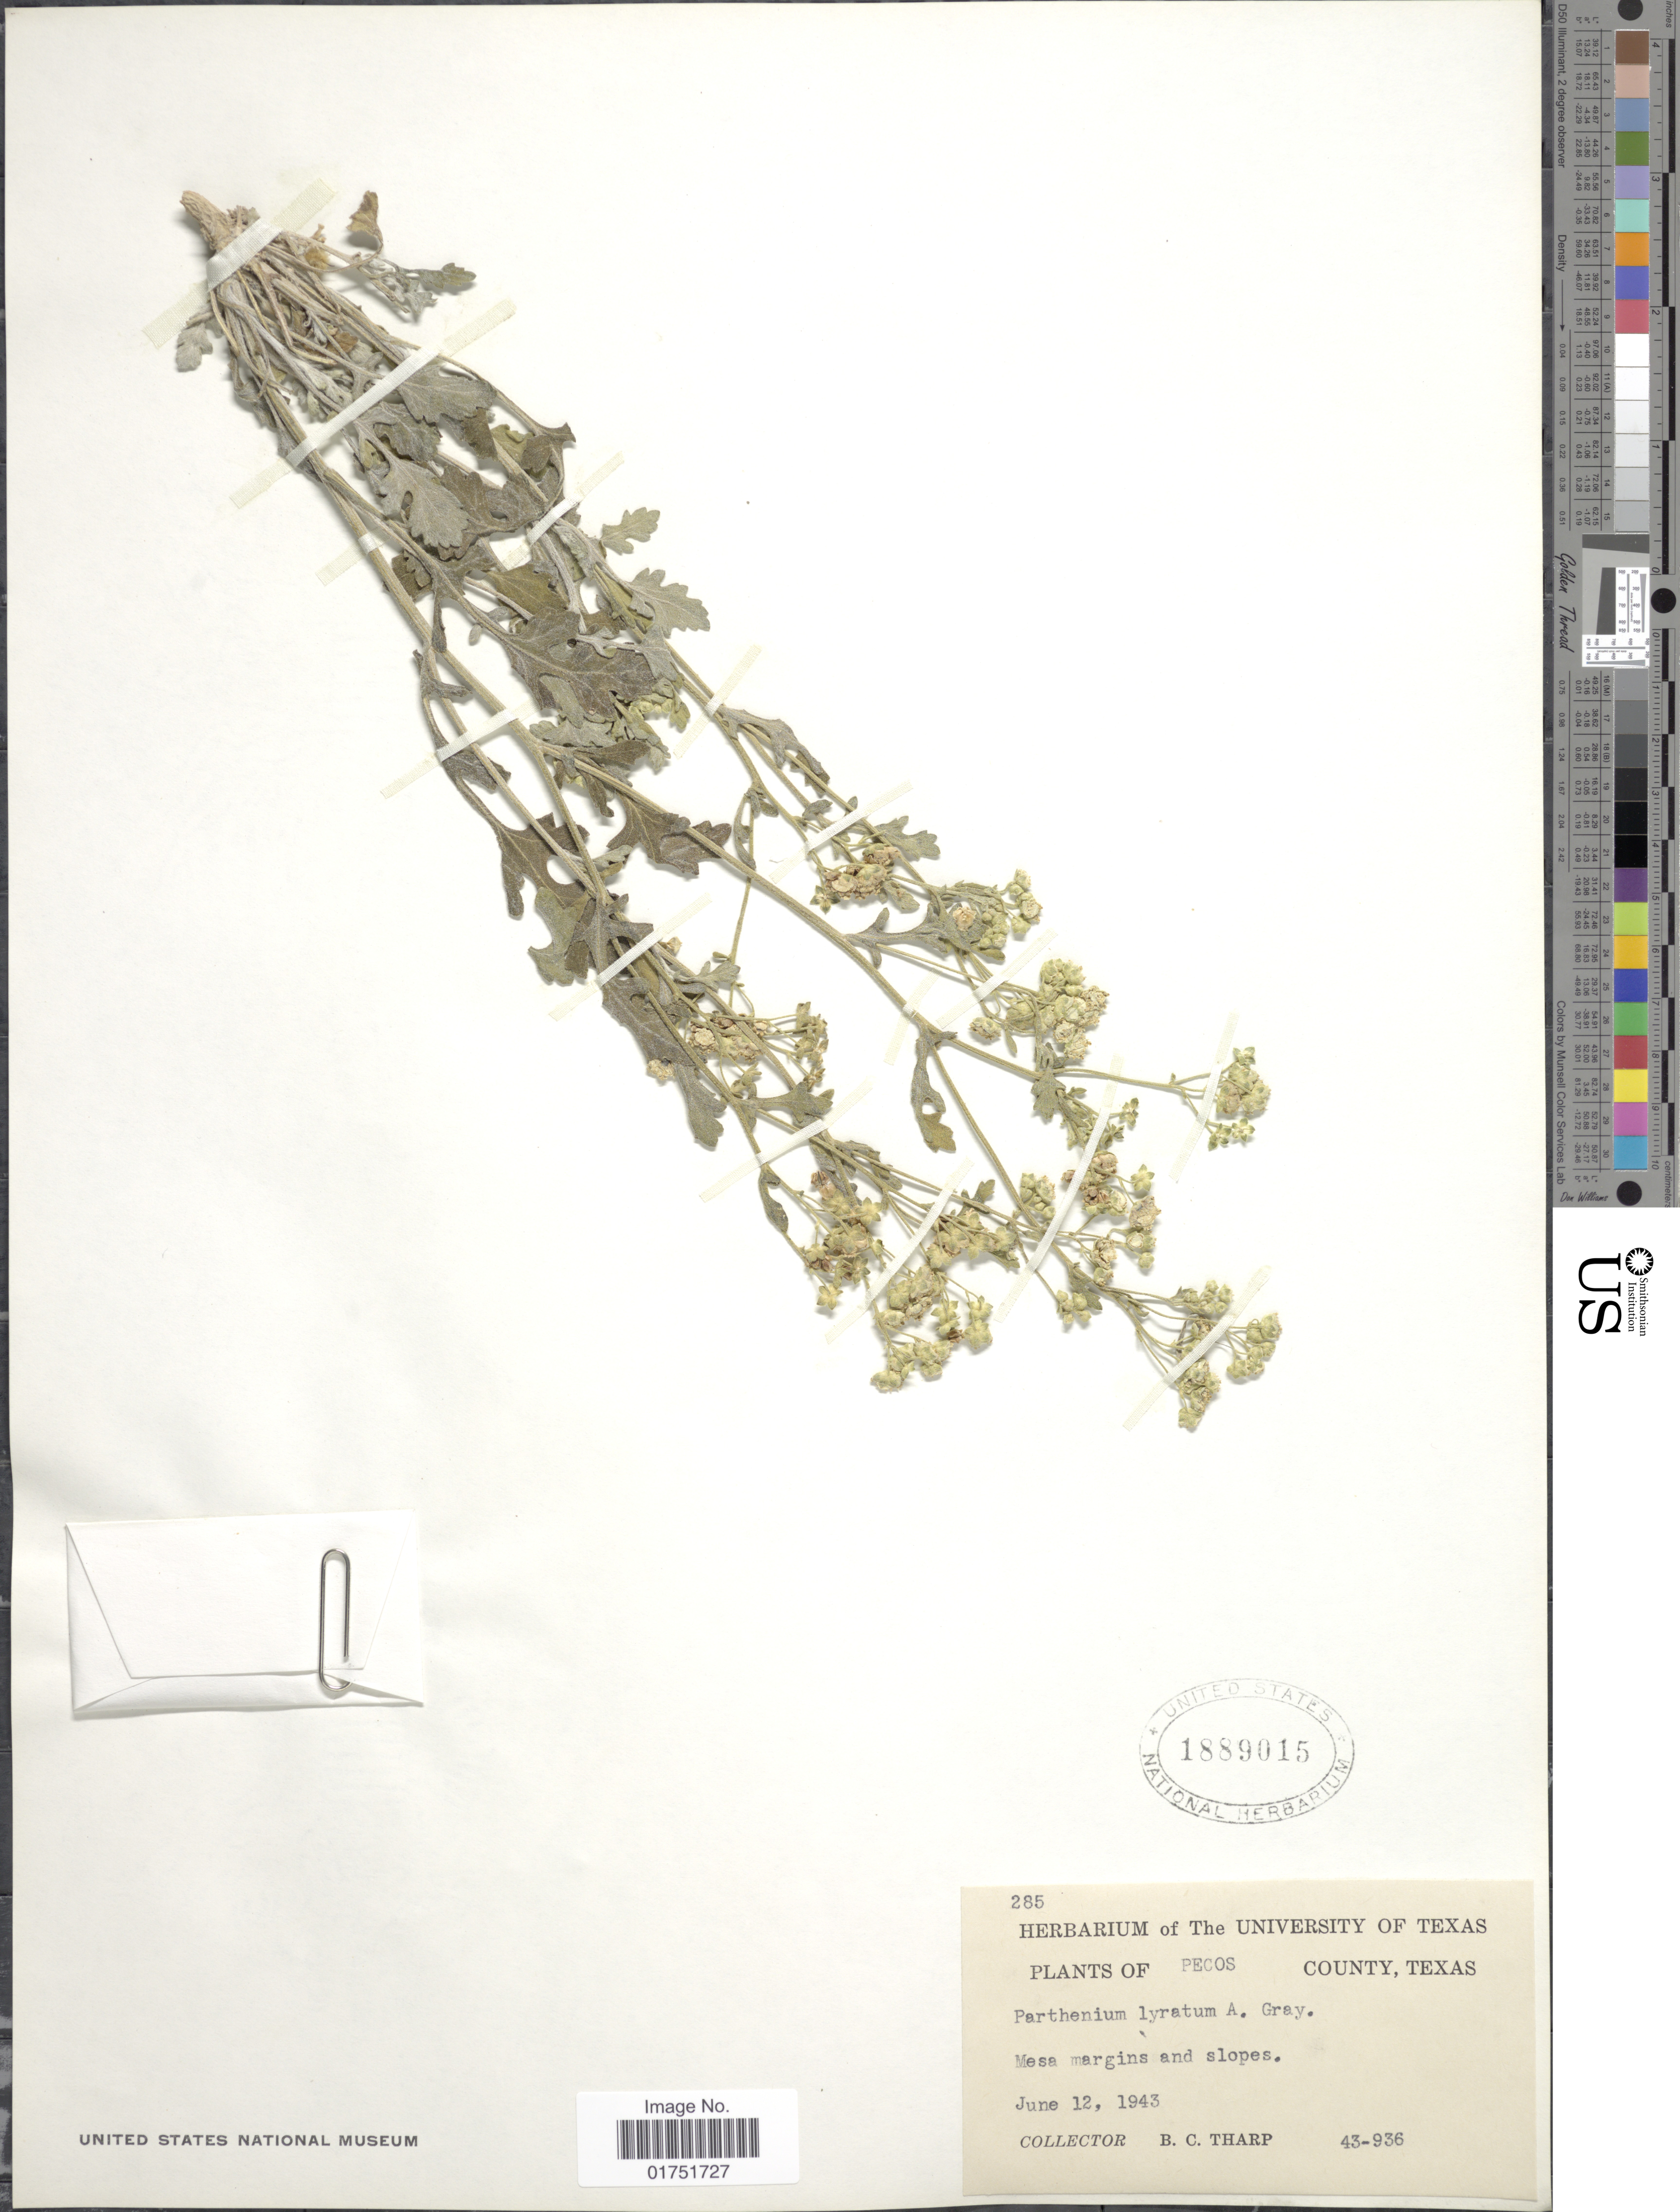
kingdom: Plantae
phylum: Tracheophyta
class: Magnoliopsida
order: Asterales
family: Asteraceae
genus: Parthenium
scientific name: Parthenium confertum var. lyratum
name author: (A. Gray) Rollins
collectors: B. C. Tharp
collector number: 43-936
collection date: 1943-06-12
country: United States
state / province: Texas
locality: Pecos County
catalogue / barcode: US 1889015